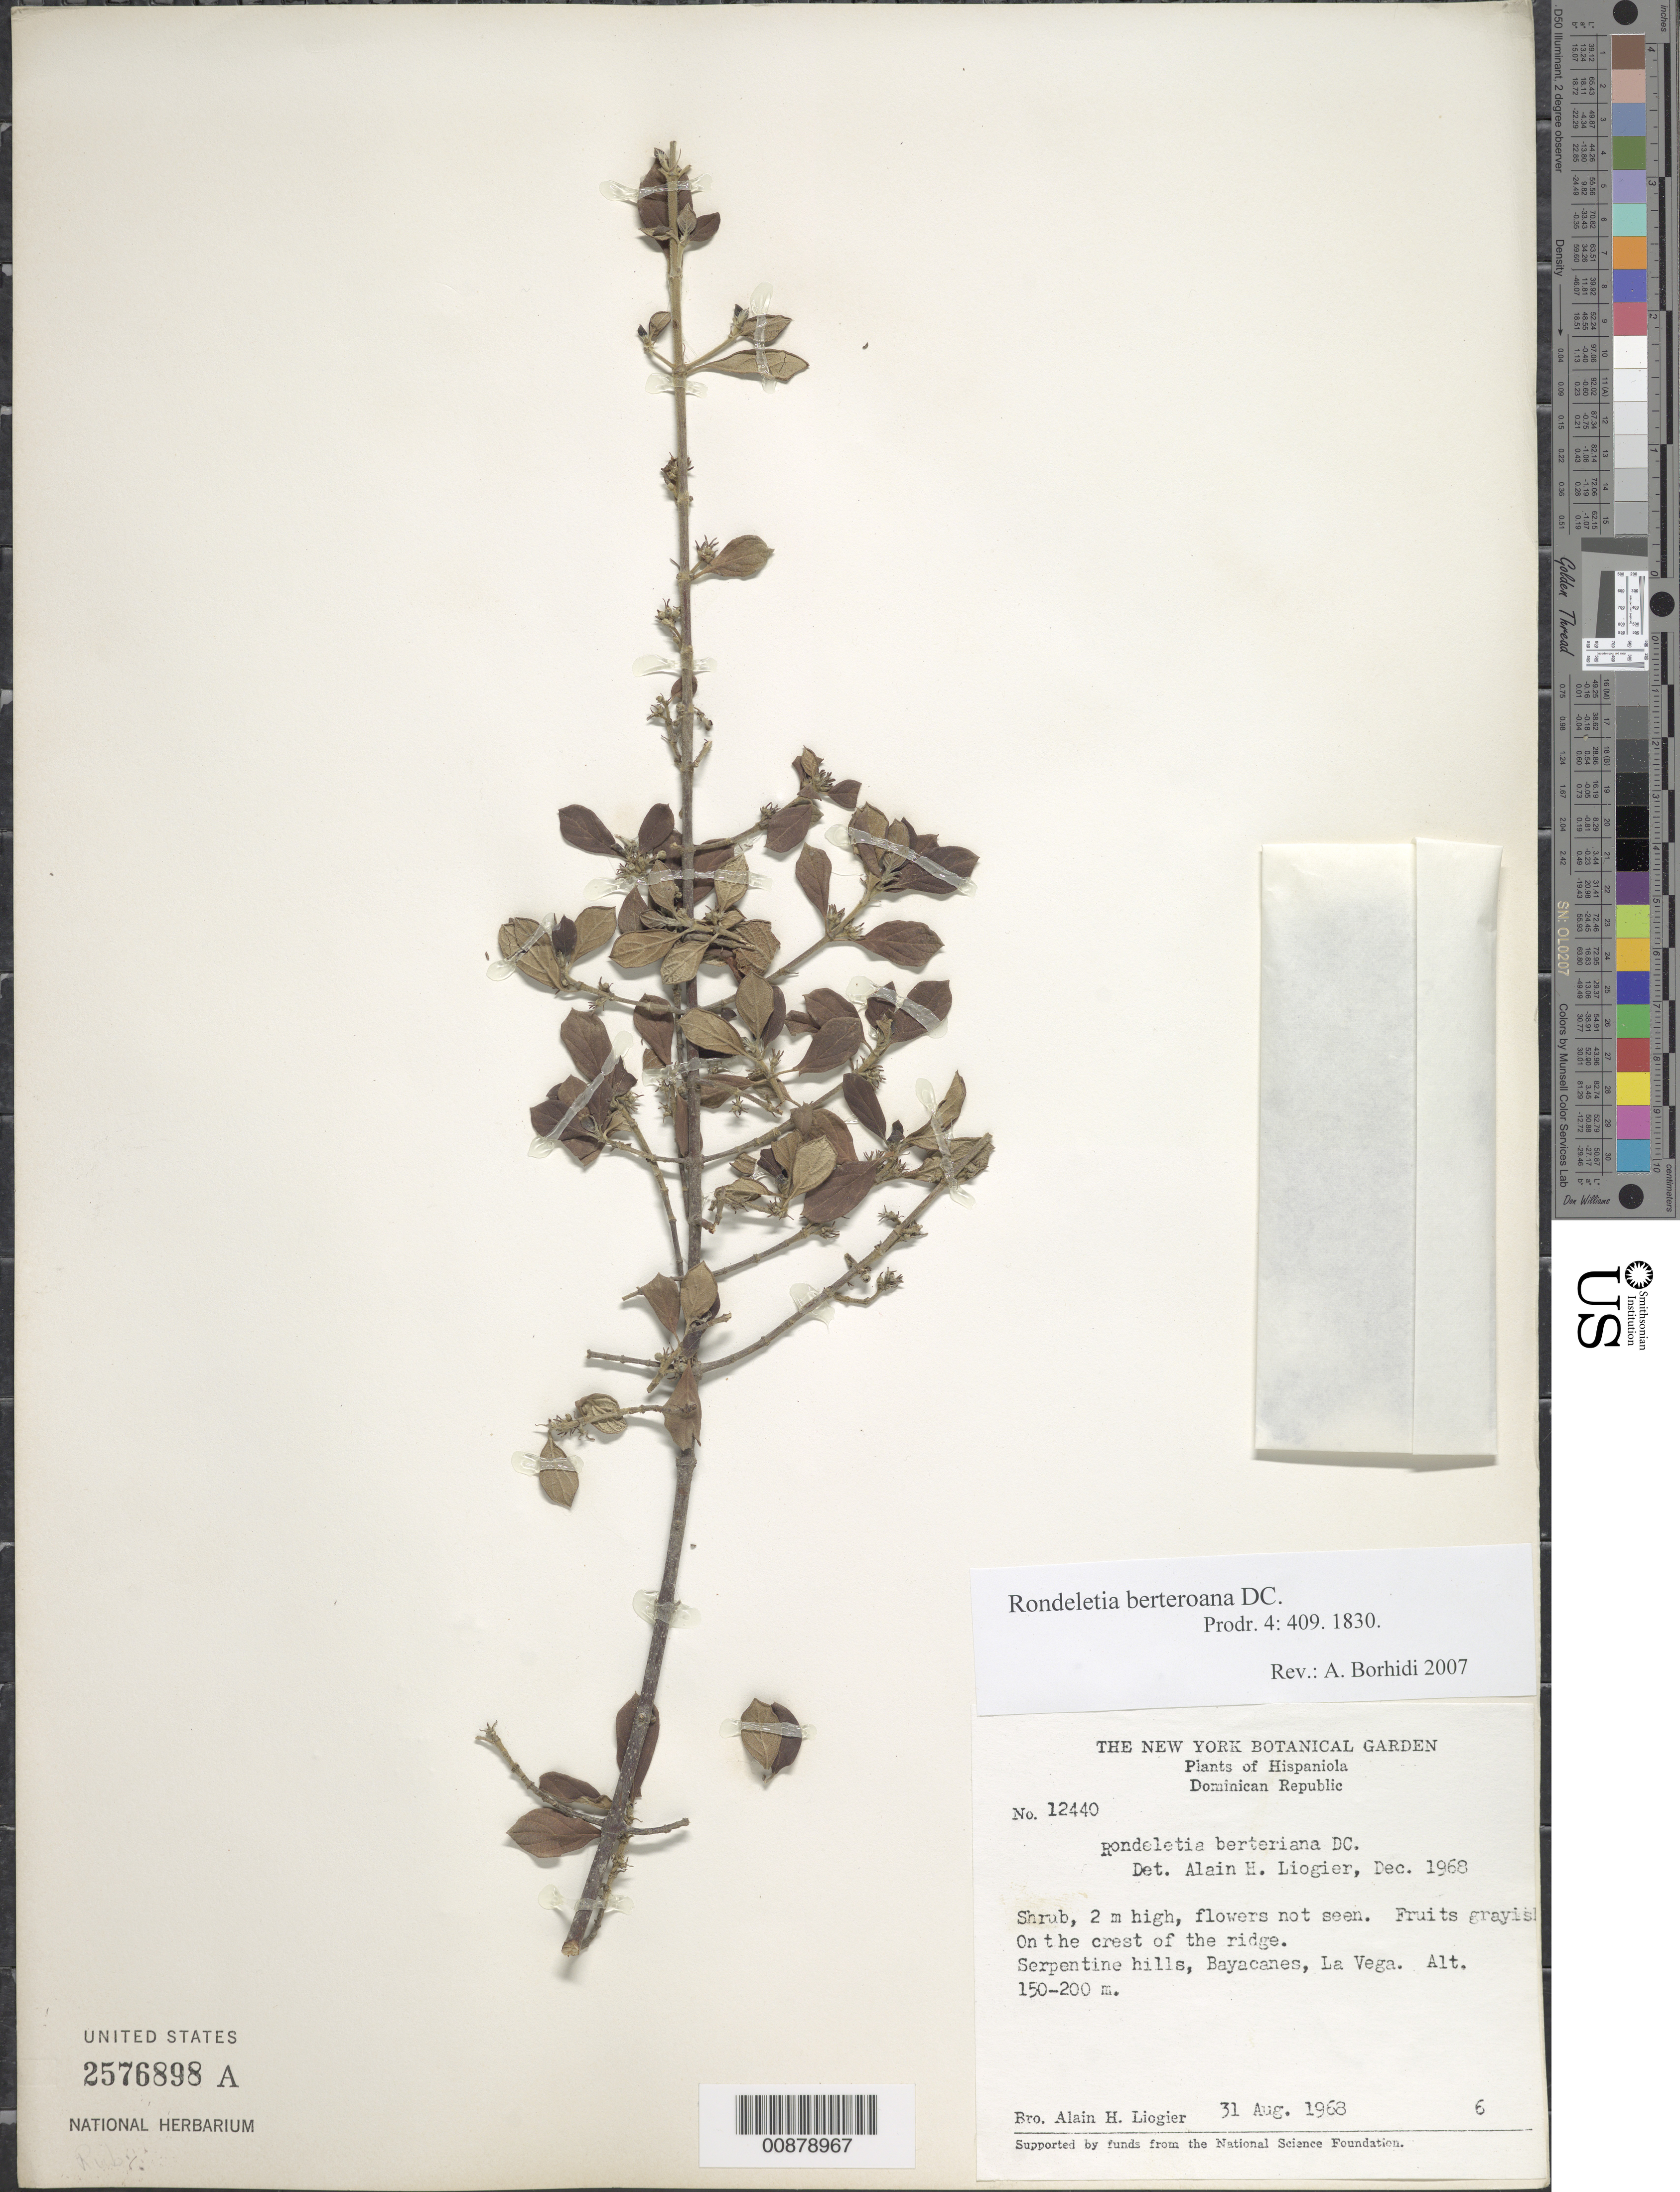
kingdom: Plantae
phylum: Tracheophyta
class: Magnoliopsida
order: Gentianales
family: Rubiaceae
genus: Rondeletia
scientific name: Rondeletia berteroana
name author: DC.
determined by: Borhidi, Attila L.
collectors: A. H. Liogier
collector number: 12440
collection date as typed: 31 Aug 1968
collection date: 1968-08-31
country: Dominican Republic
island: Hispaniola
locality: Bayacanes, La Vega.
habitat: Serpentine hills, on the crest of the ridge.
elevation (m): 150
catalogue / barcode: US 2576898A